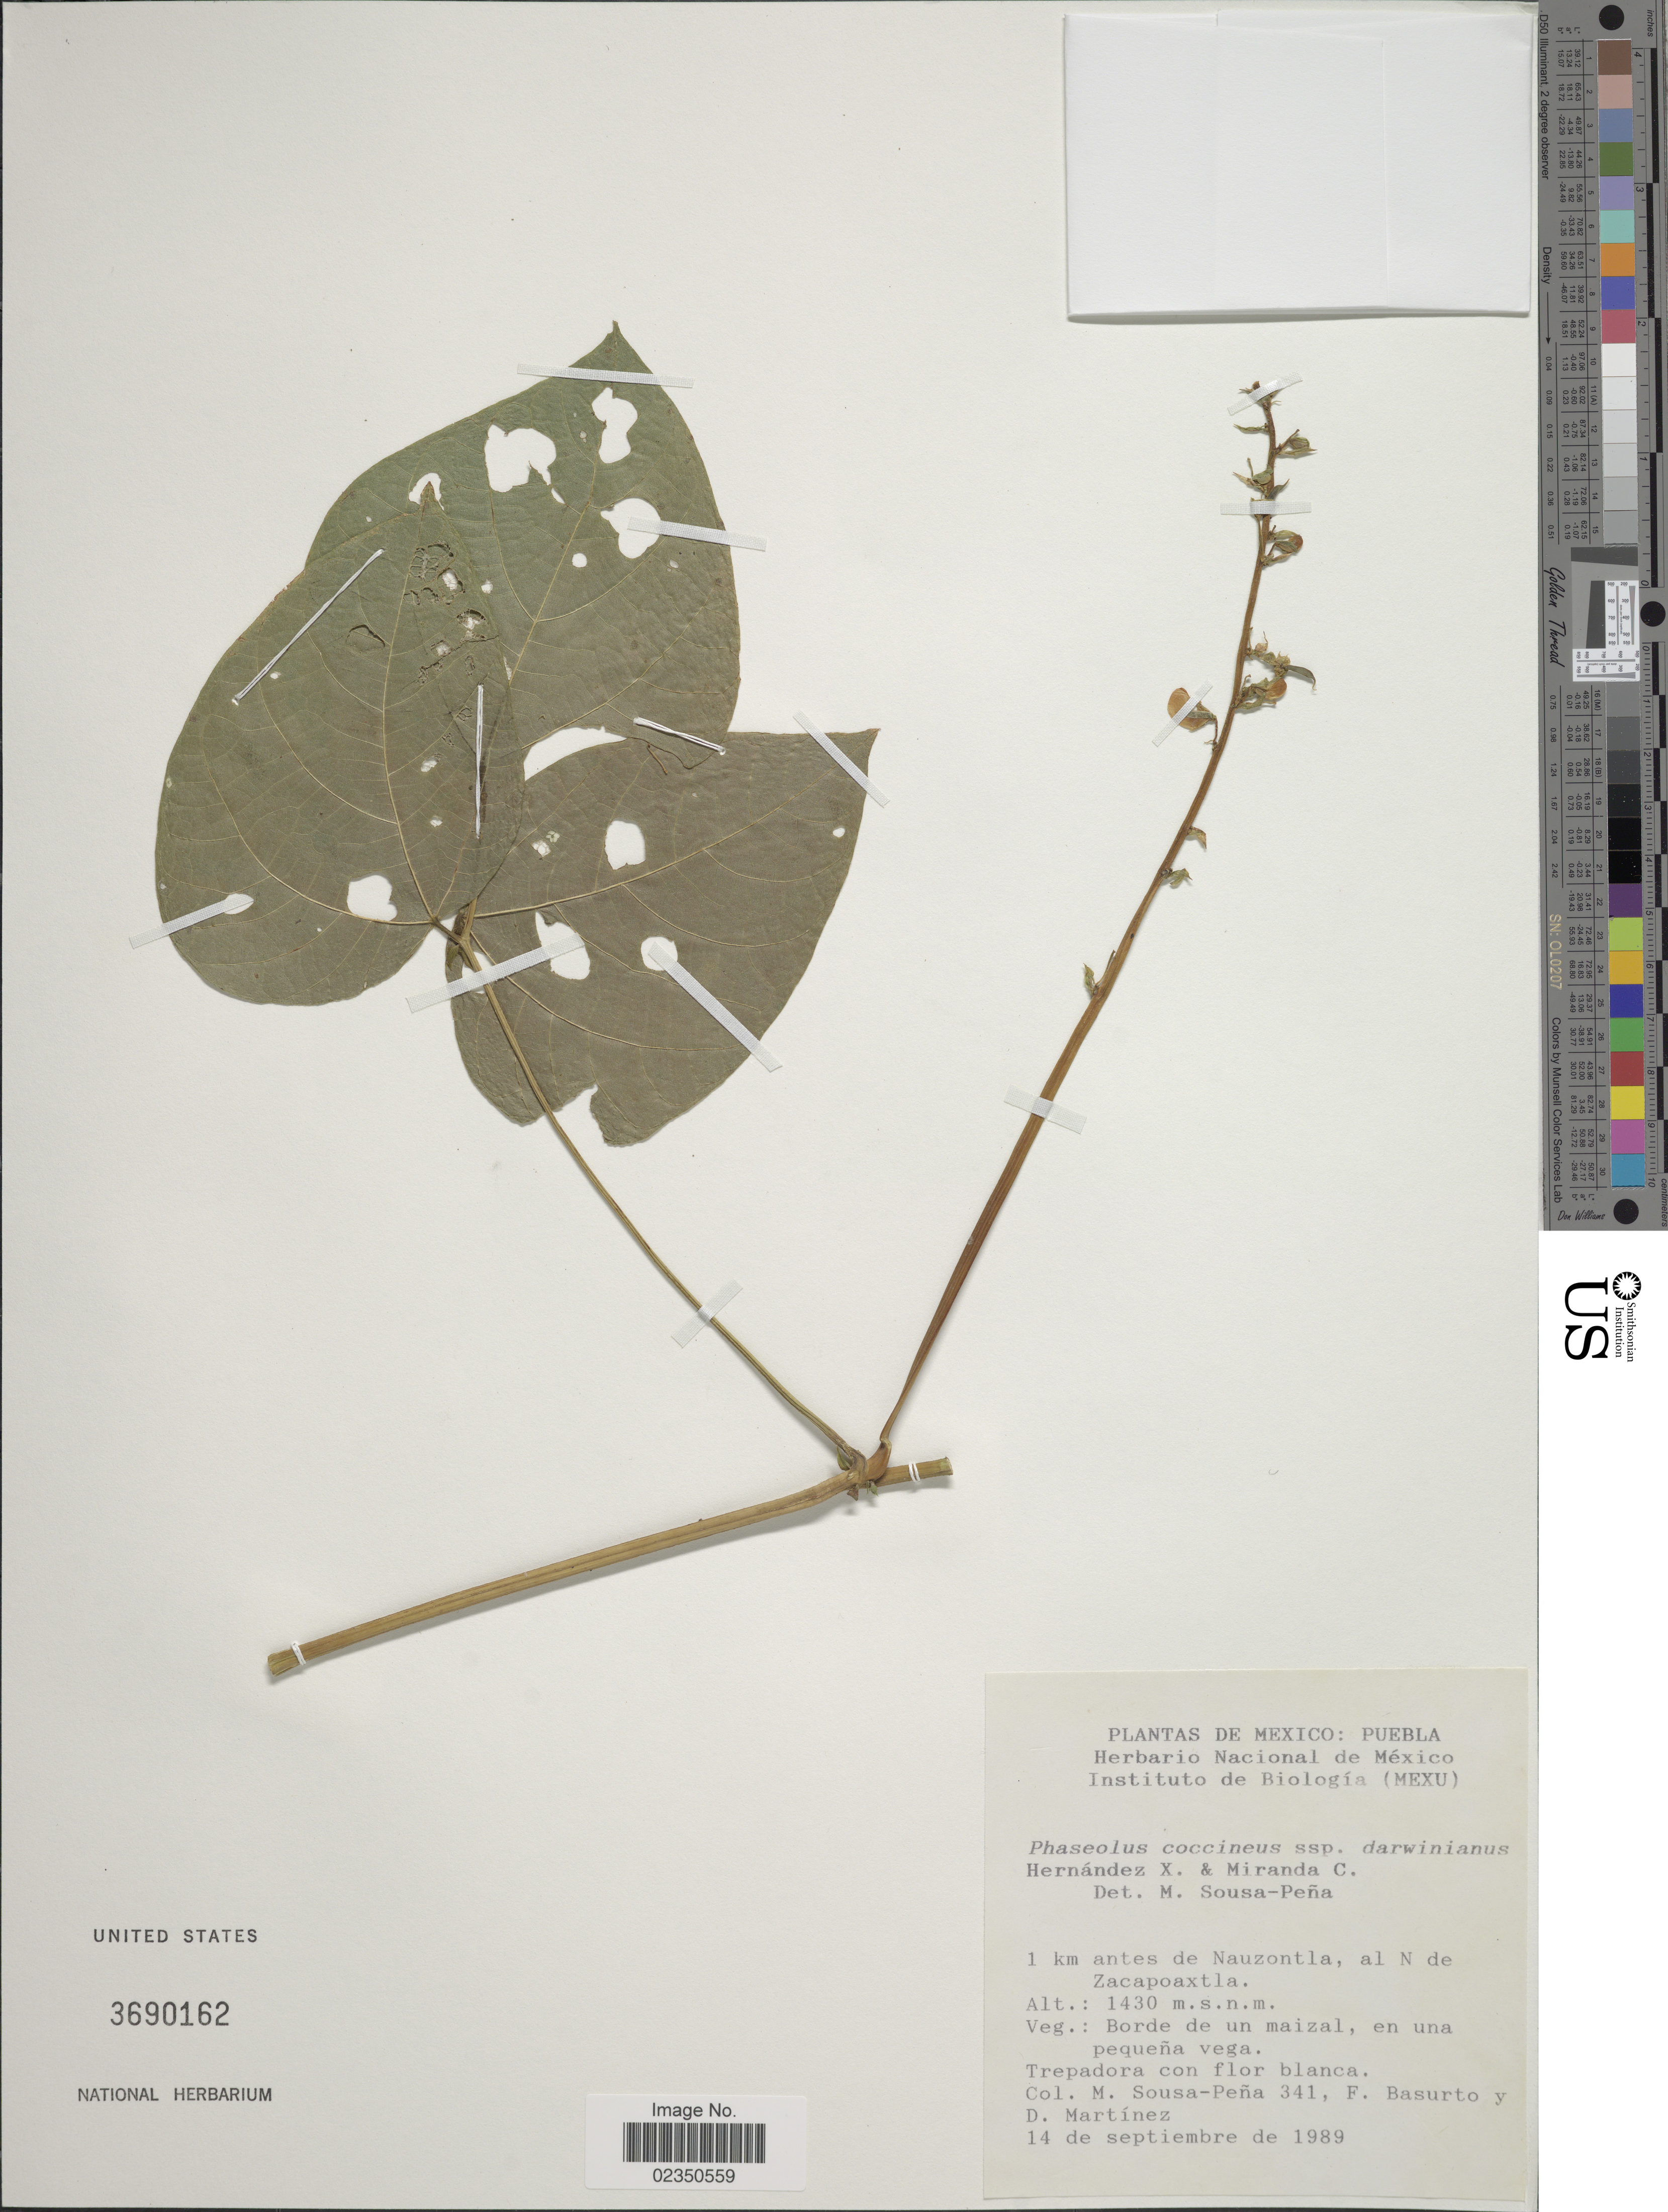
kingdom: Plantae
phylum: Tracheophyta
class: Magnoliopsida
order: Fabales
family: Fabaceae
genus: Phaseolus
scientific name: Phaseolus coccineus subsp. darwinianus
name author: Hern.-Xol. & S. Miranda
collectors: M. Sousa Peña, F. Basurto & D. Martínez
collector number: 341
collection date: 1989-09-14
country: Mexico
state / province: Puebla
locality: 1 km antes de Nauzontla, al N de Zacapoaxtla.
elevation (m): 1430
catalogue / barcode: US 3690162